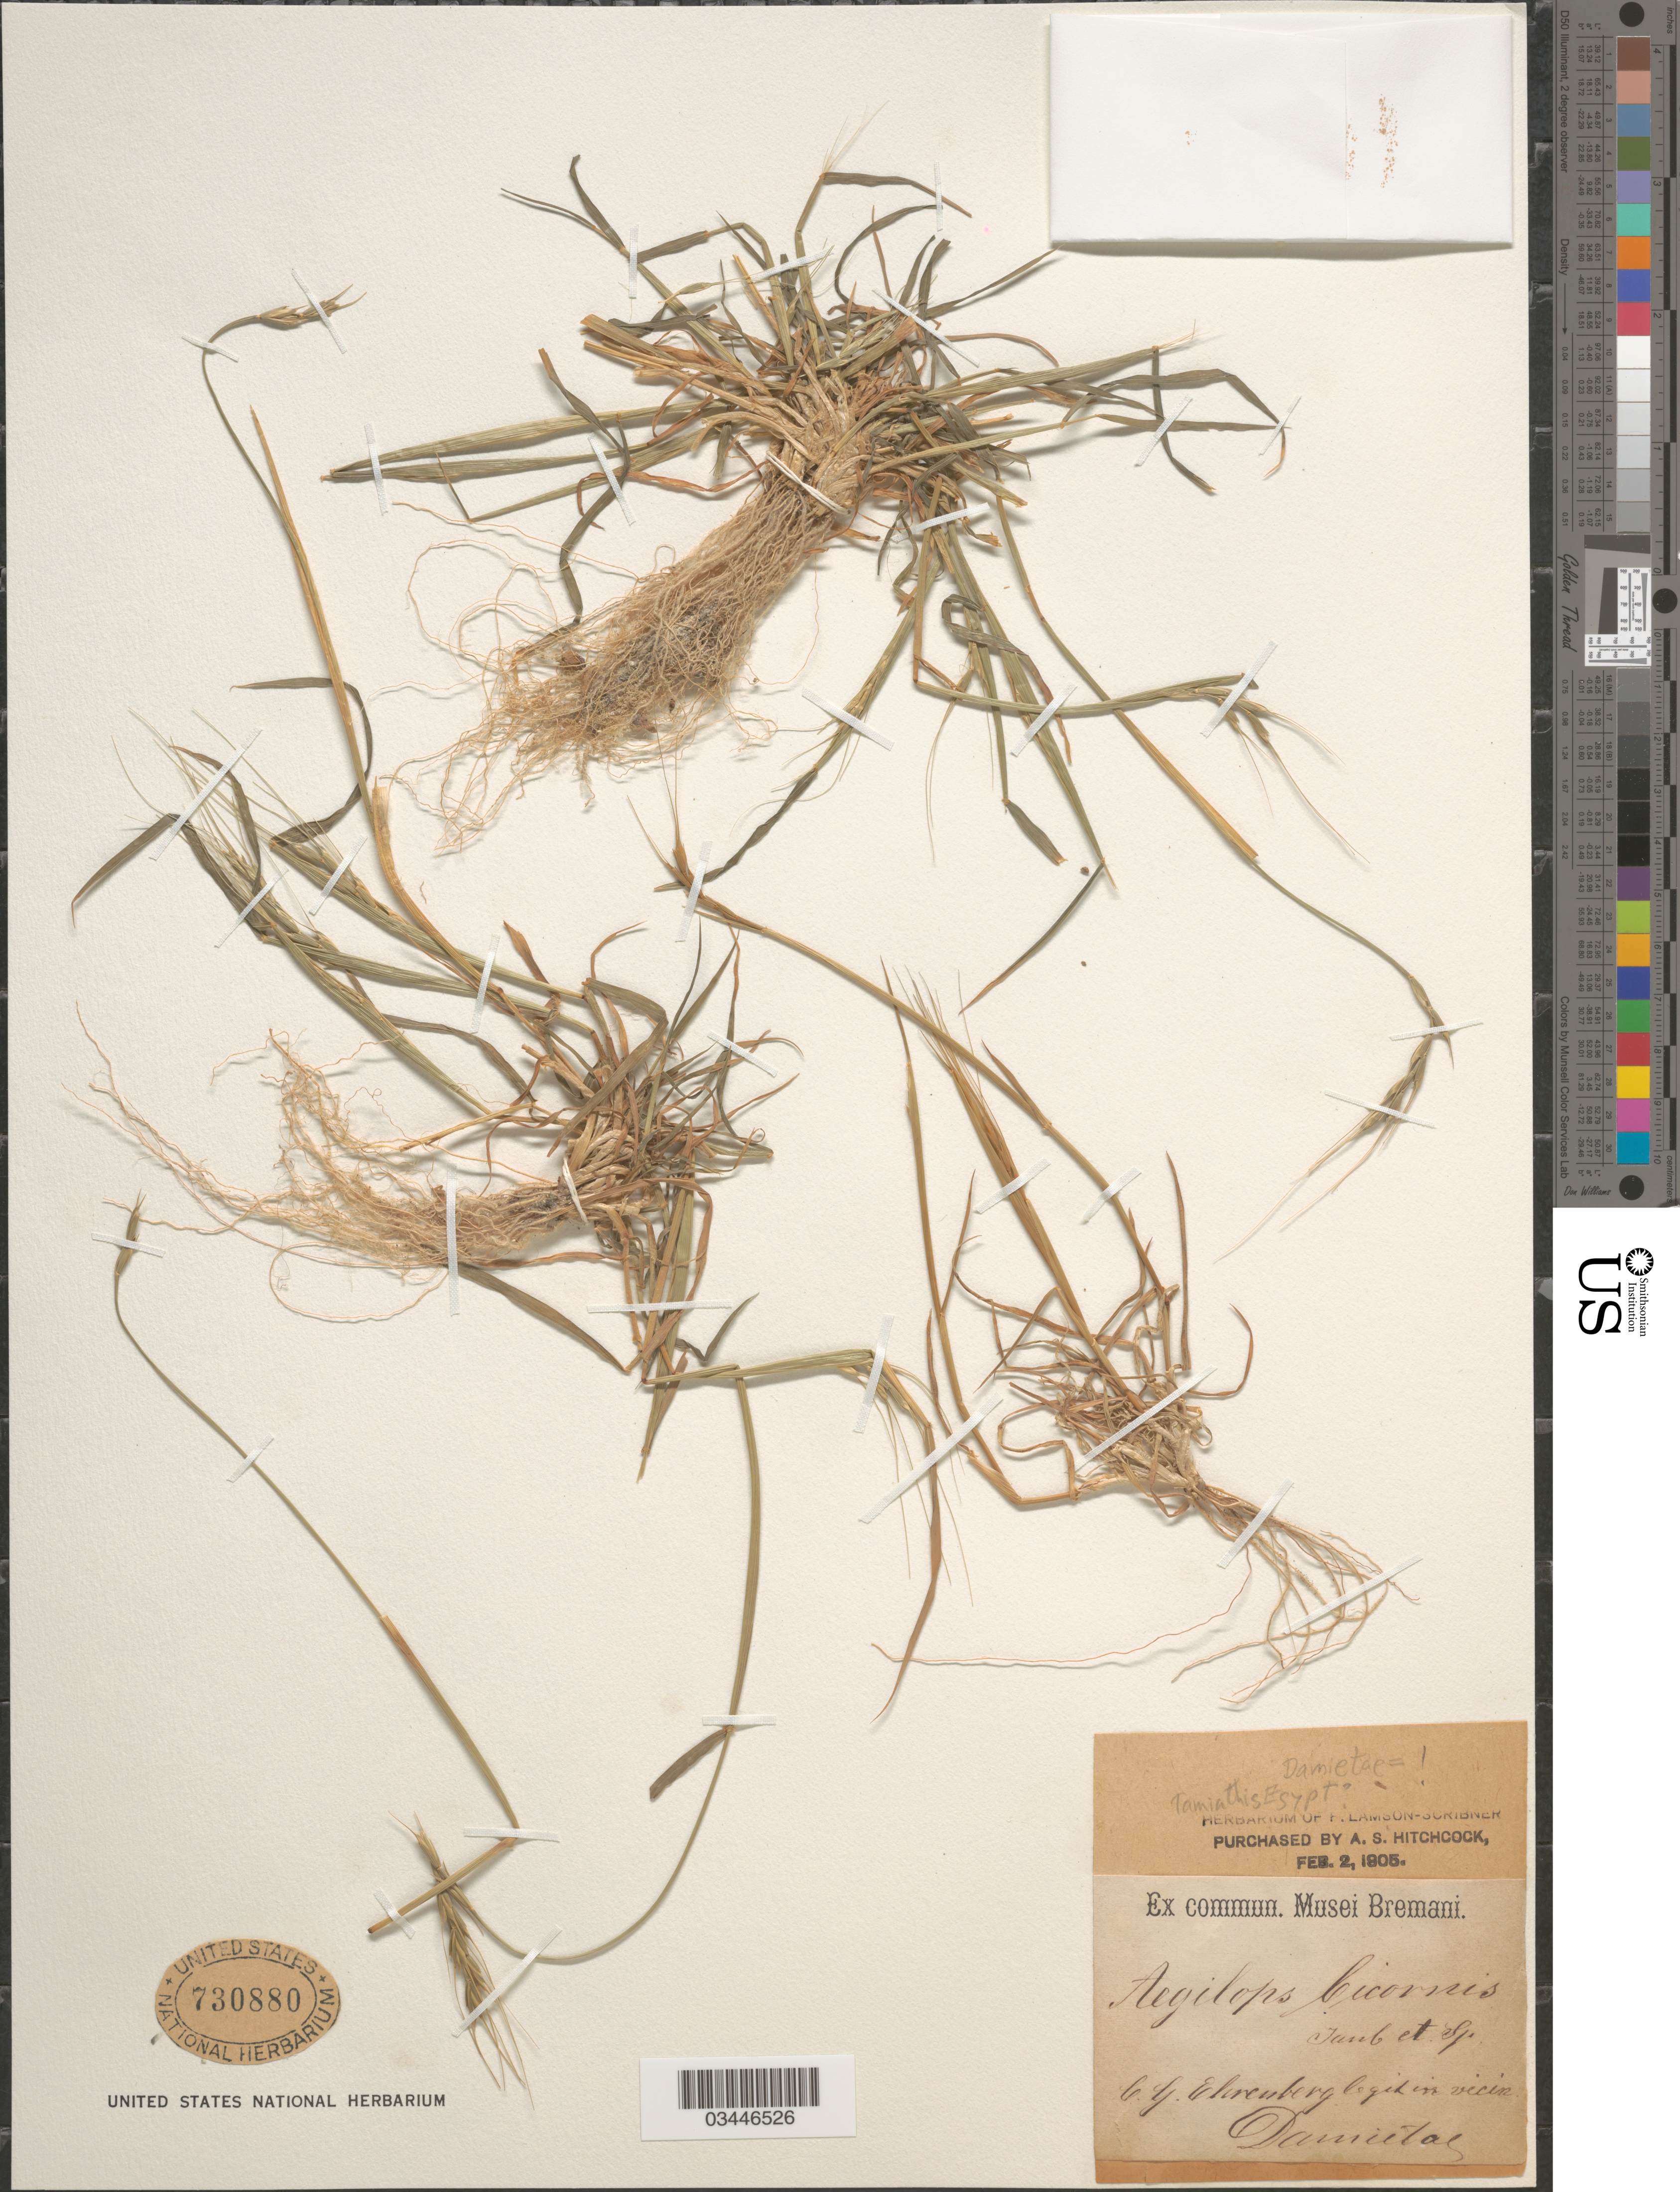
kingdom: Plantae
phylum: Tracheophyta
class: Liliopsida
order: Poales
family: Poaceae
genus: Aegilops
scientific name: Aegilops bicornis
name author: (Forssk.) Jaub. & Spach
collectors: C. Ehrenberg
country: Egypt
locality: In vicin Damietae. Tamiathis.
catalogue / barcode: US 730880